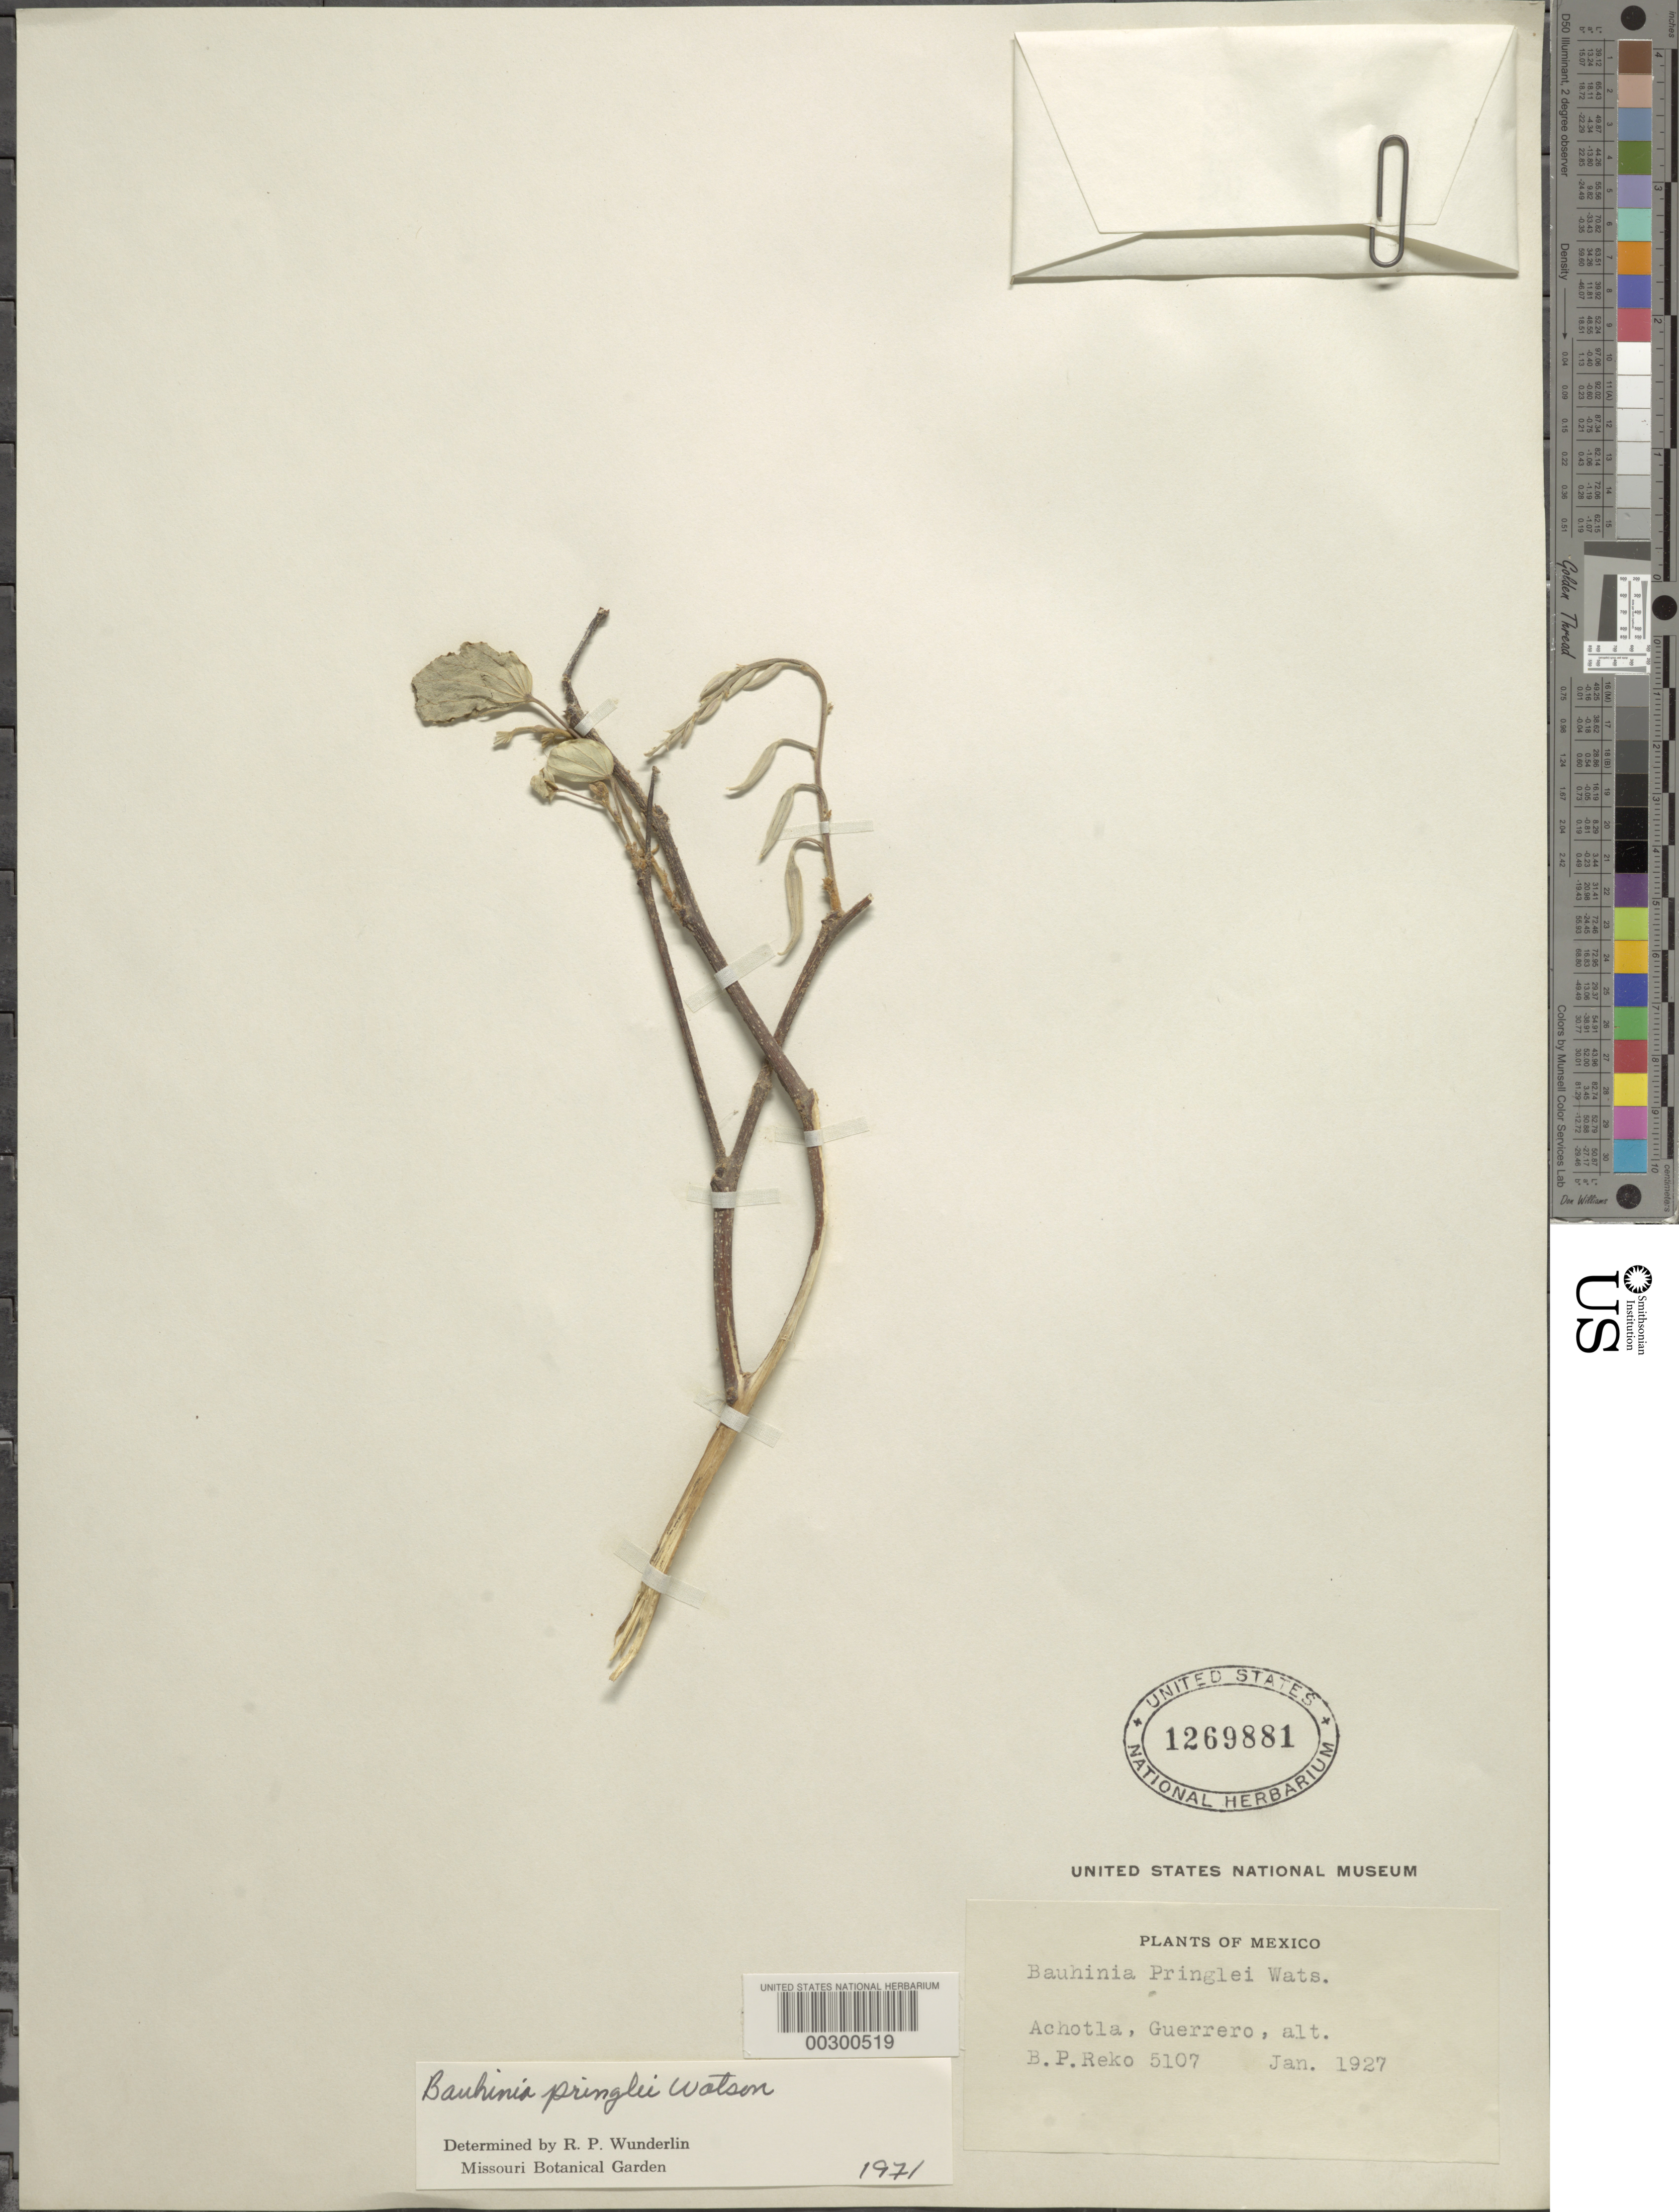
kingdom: Plantae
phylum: Tracheophyta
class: Magnoliopsida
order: Fabales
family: Fabaceae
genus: Bauhinia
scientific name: Bauhinia pringlei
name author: S. Watson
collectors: B. P. Reko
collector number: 5107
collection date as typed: Jan 1927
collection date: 1927-01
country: Mexico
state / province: Guerrero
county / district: Adama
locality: Achotla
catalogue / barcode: US 1269881